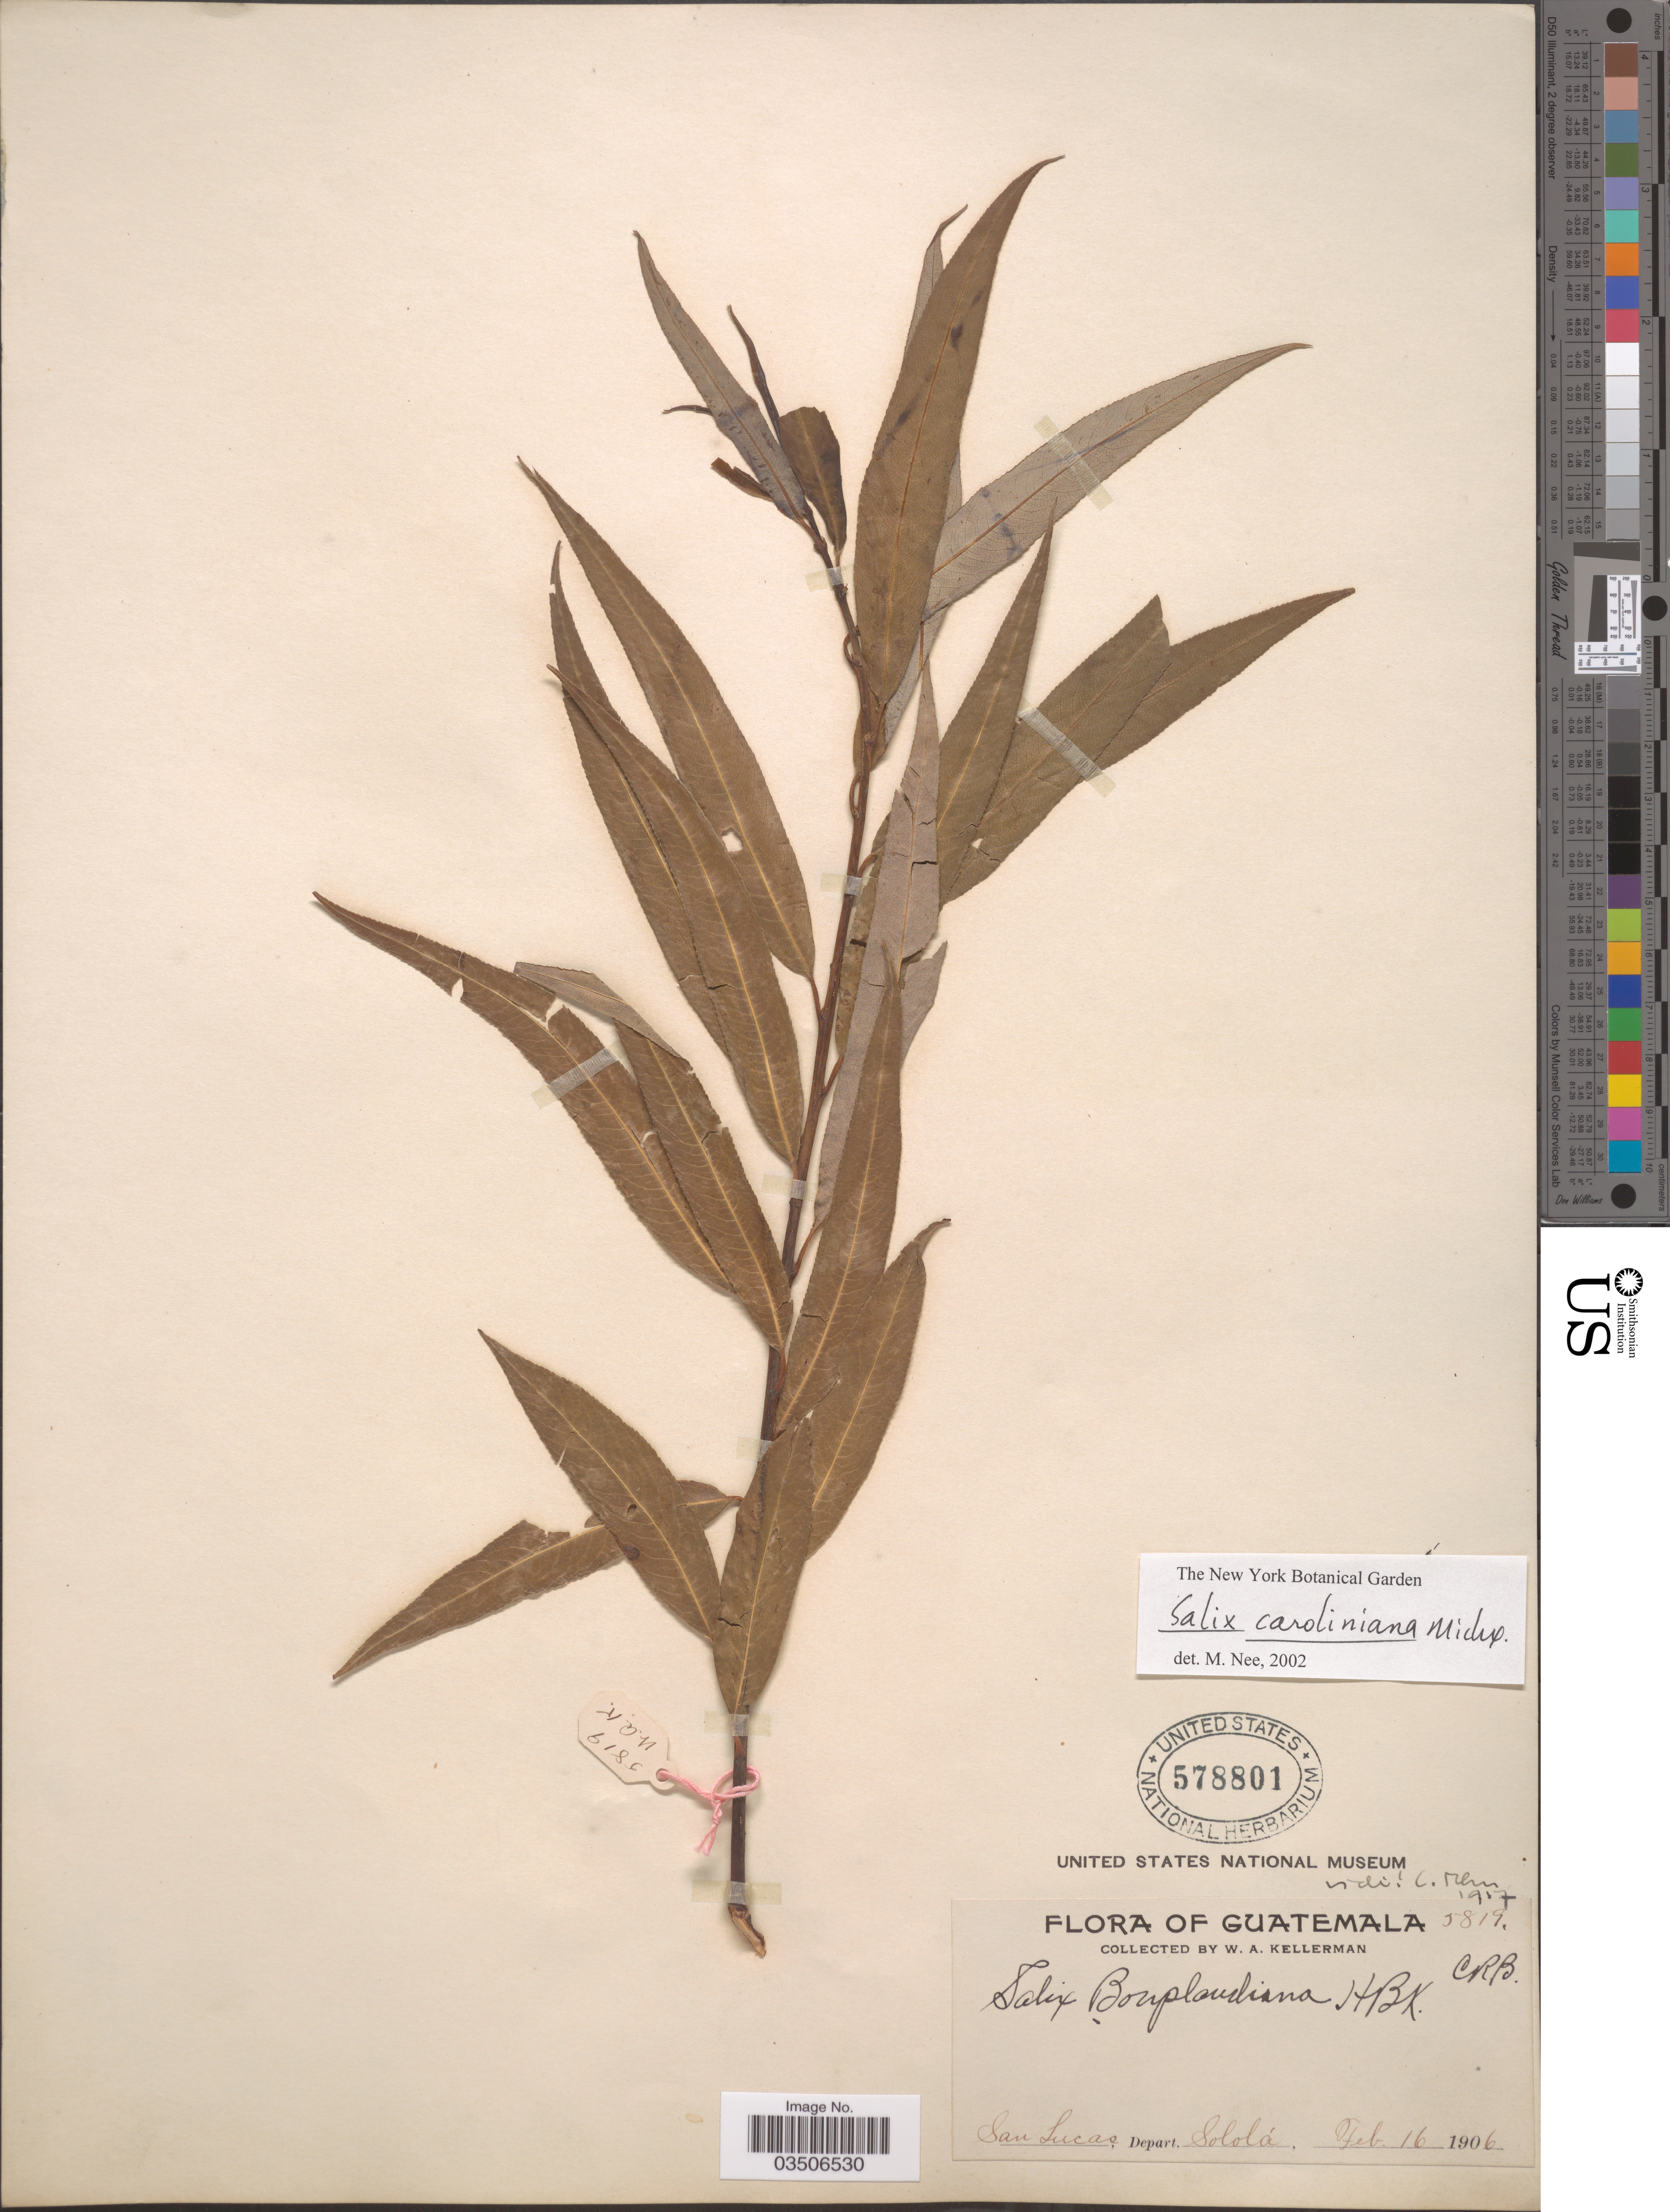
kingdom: Plantae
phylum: Tracheophyta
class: Magnoliopsida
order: Malpighiales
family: Salicaceae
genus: Salix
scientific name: Salix bonplandiana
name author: Kunth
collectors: W. Kellerman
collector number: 5819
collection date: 1906-02-16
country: Guatemala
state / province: Sololá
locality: San Lucas. Depart. Sololá.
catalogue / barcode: US 578801